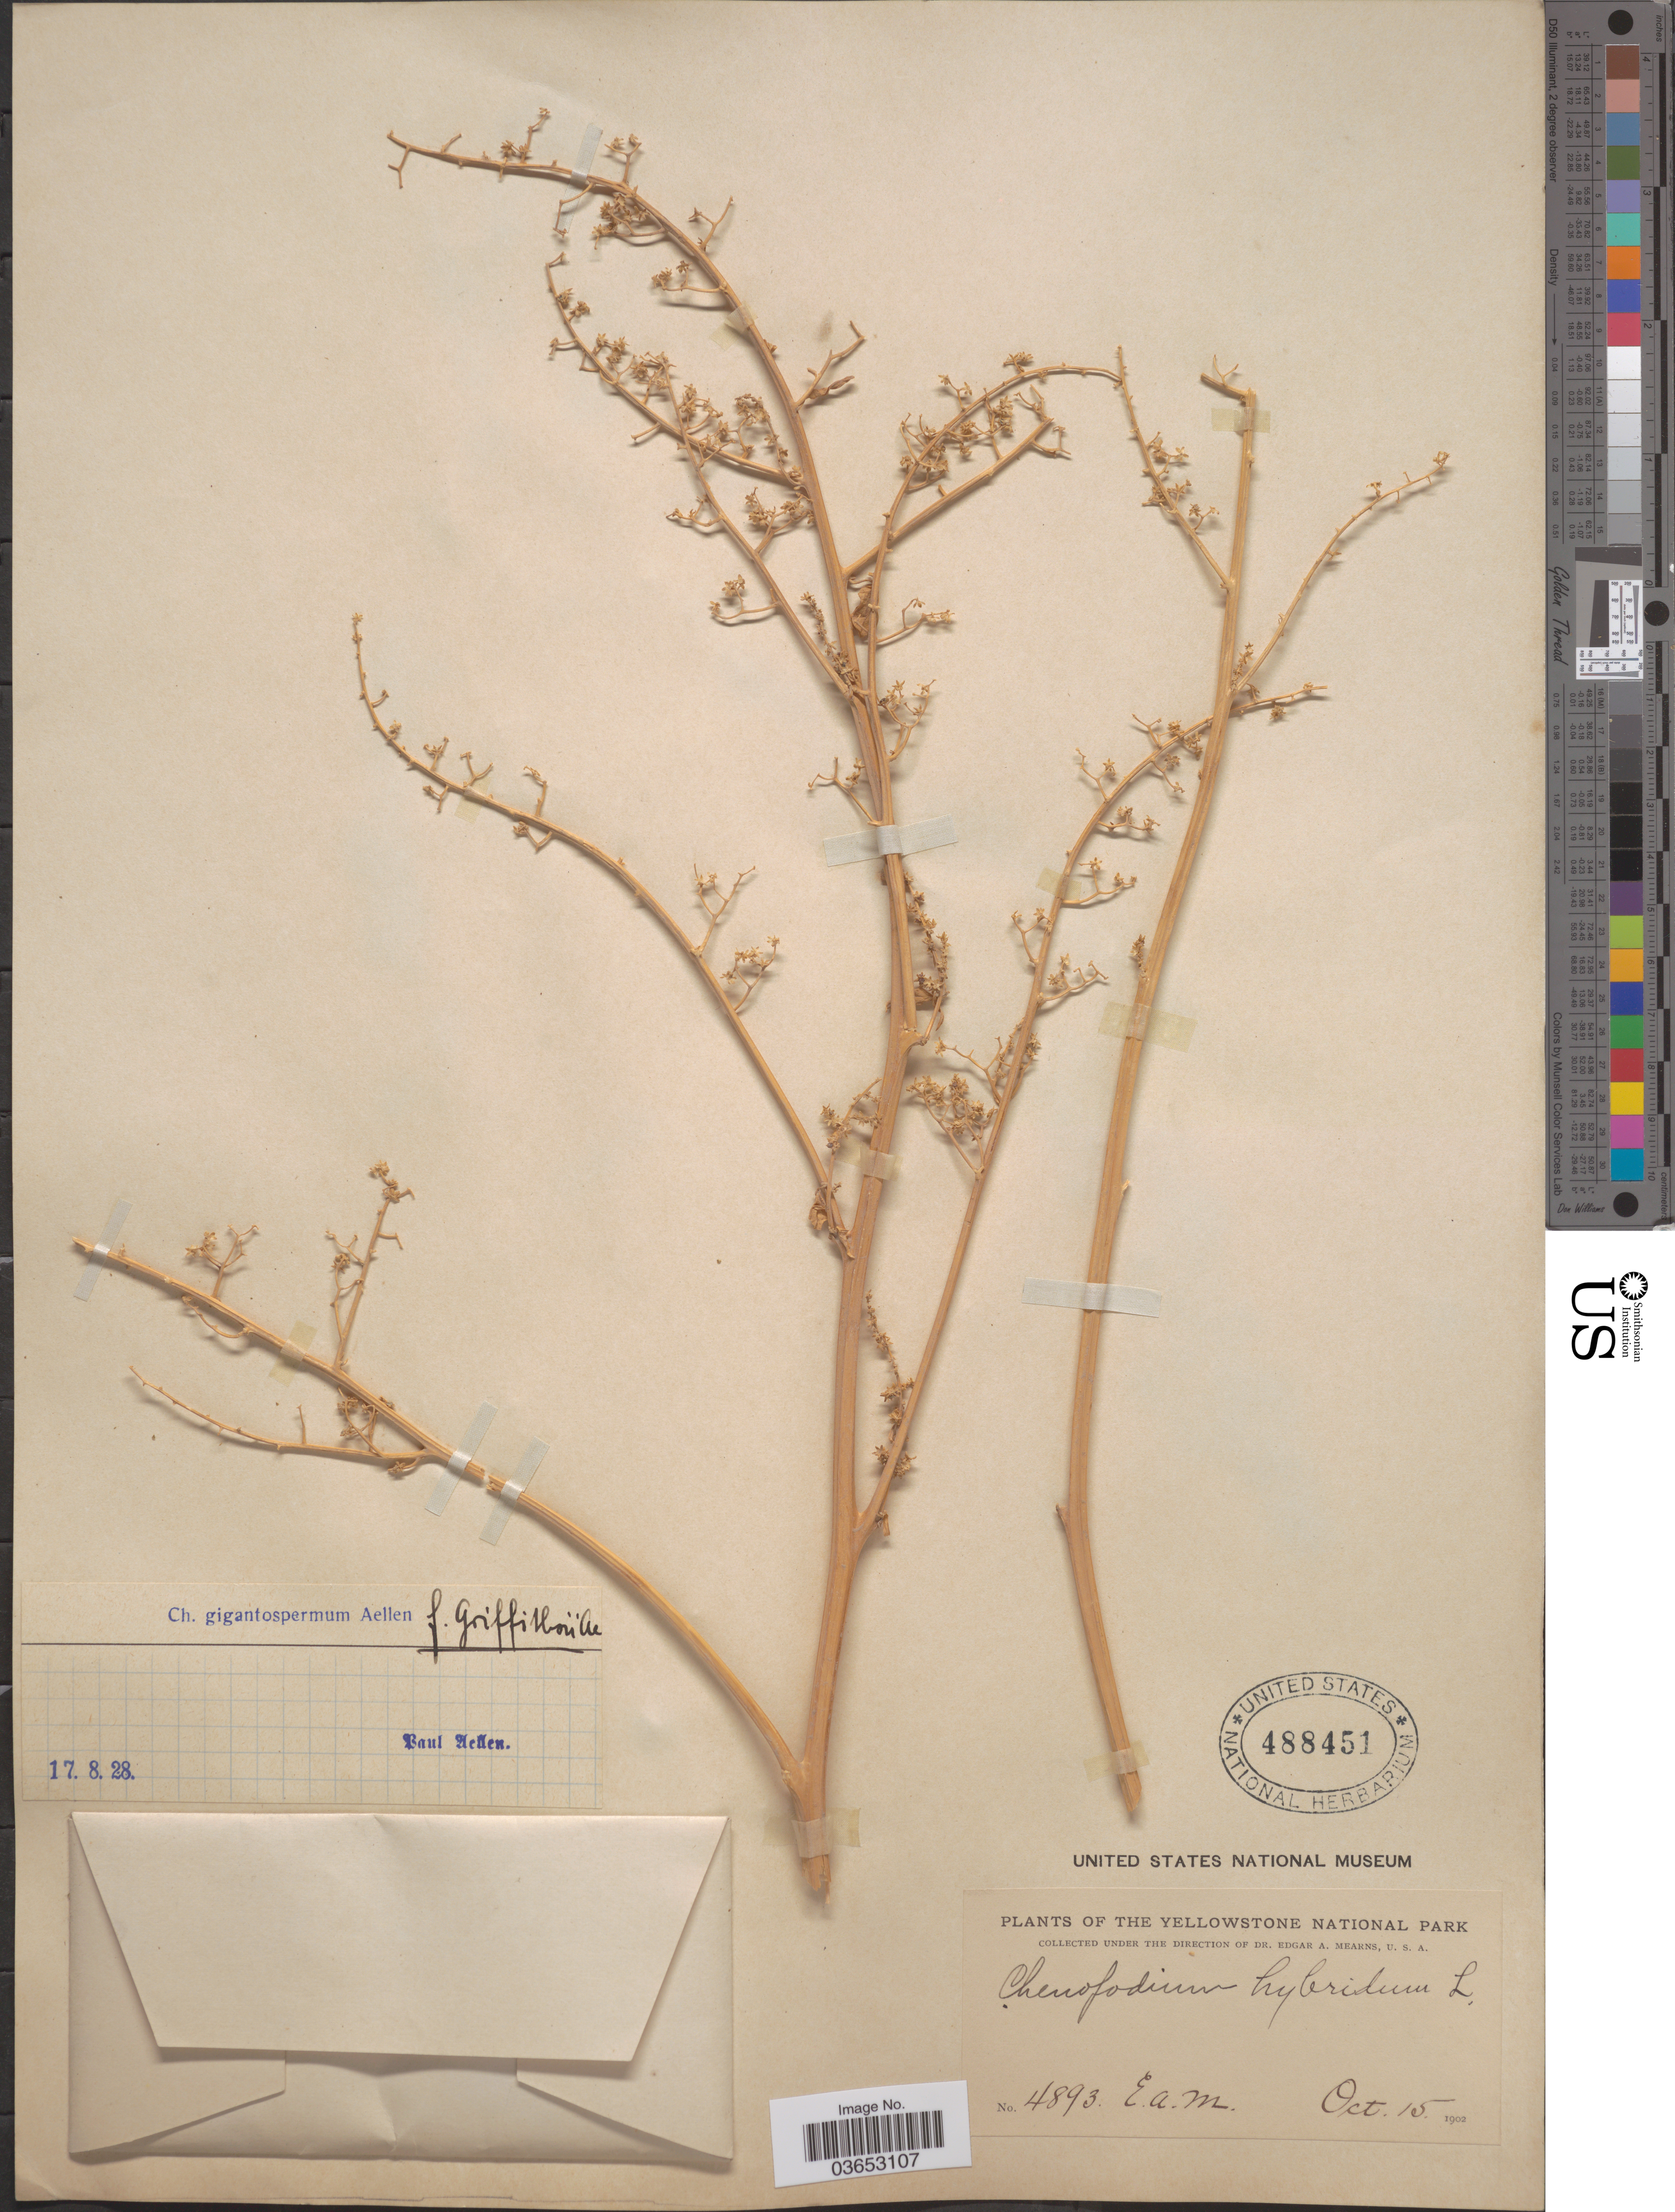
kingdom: Plantae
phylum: Tracheophyta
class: Magnoliopsida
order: Caryophyllales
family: Amaranthaceae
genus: Chenopodium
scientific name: Chenopodium gigantospermum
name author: Aellen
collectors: E. A. Mearns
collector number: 4893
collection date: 1902-10-15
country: United States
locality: Yellowstone National Park.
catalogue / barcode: US 488451